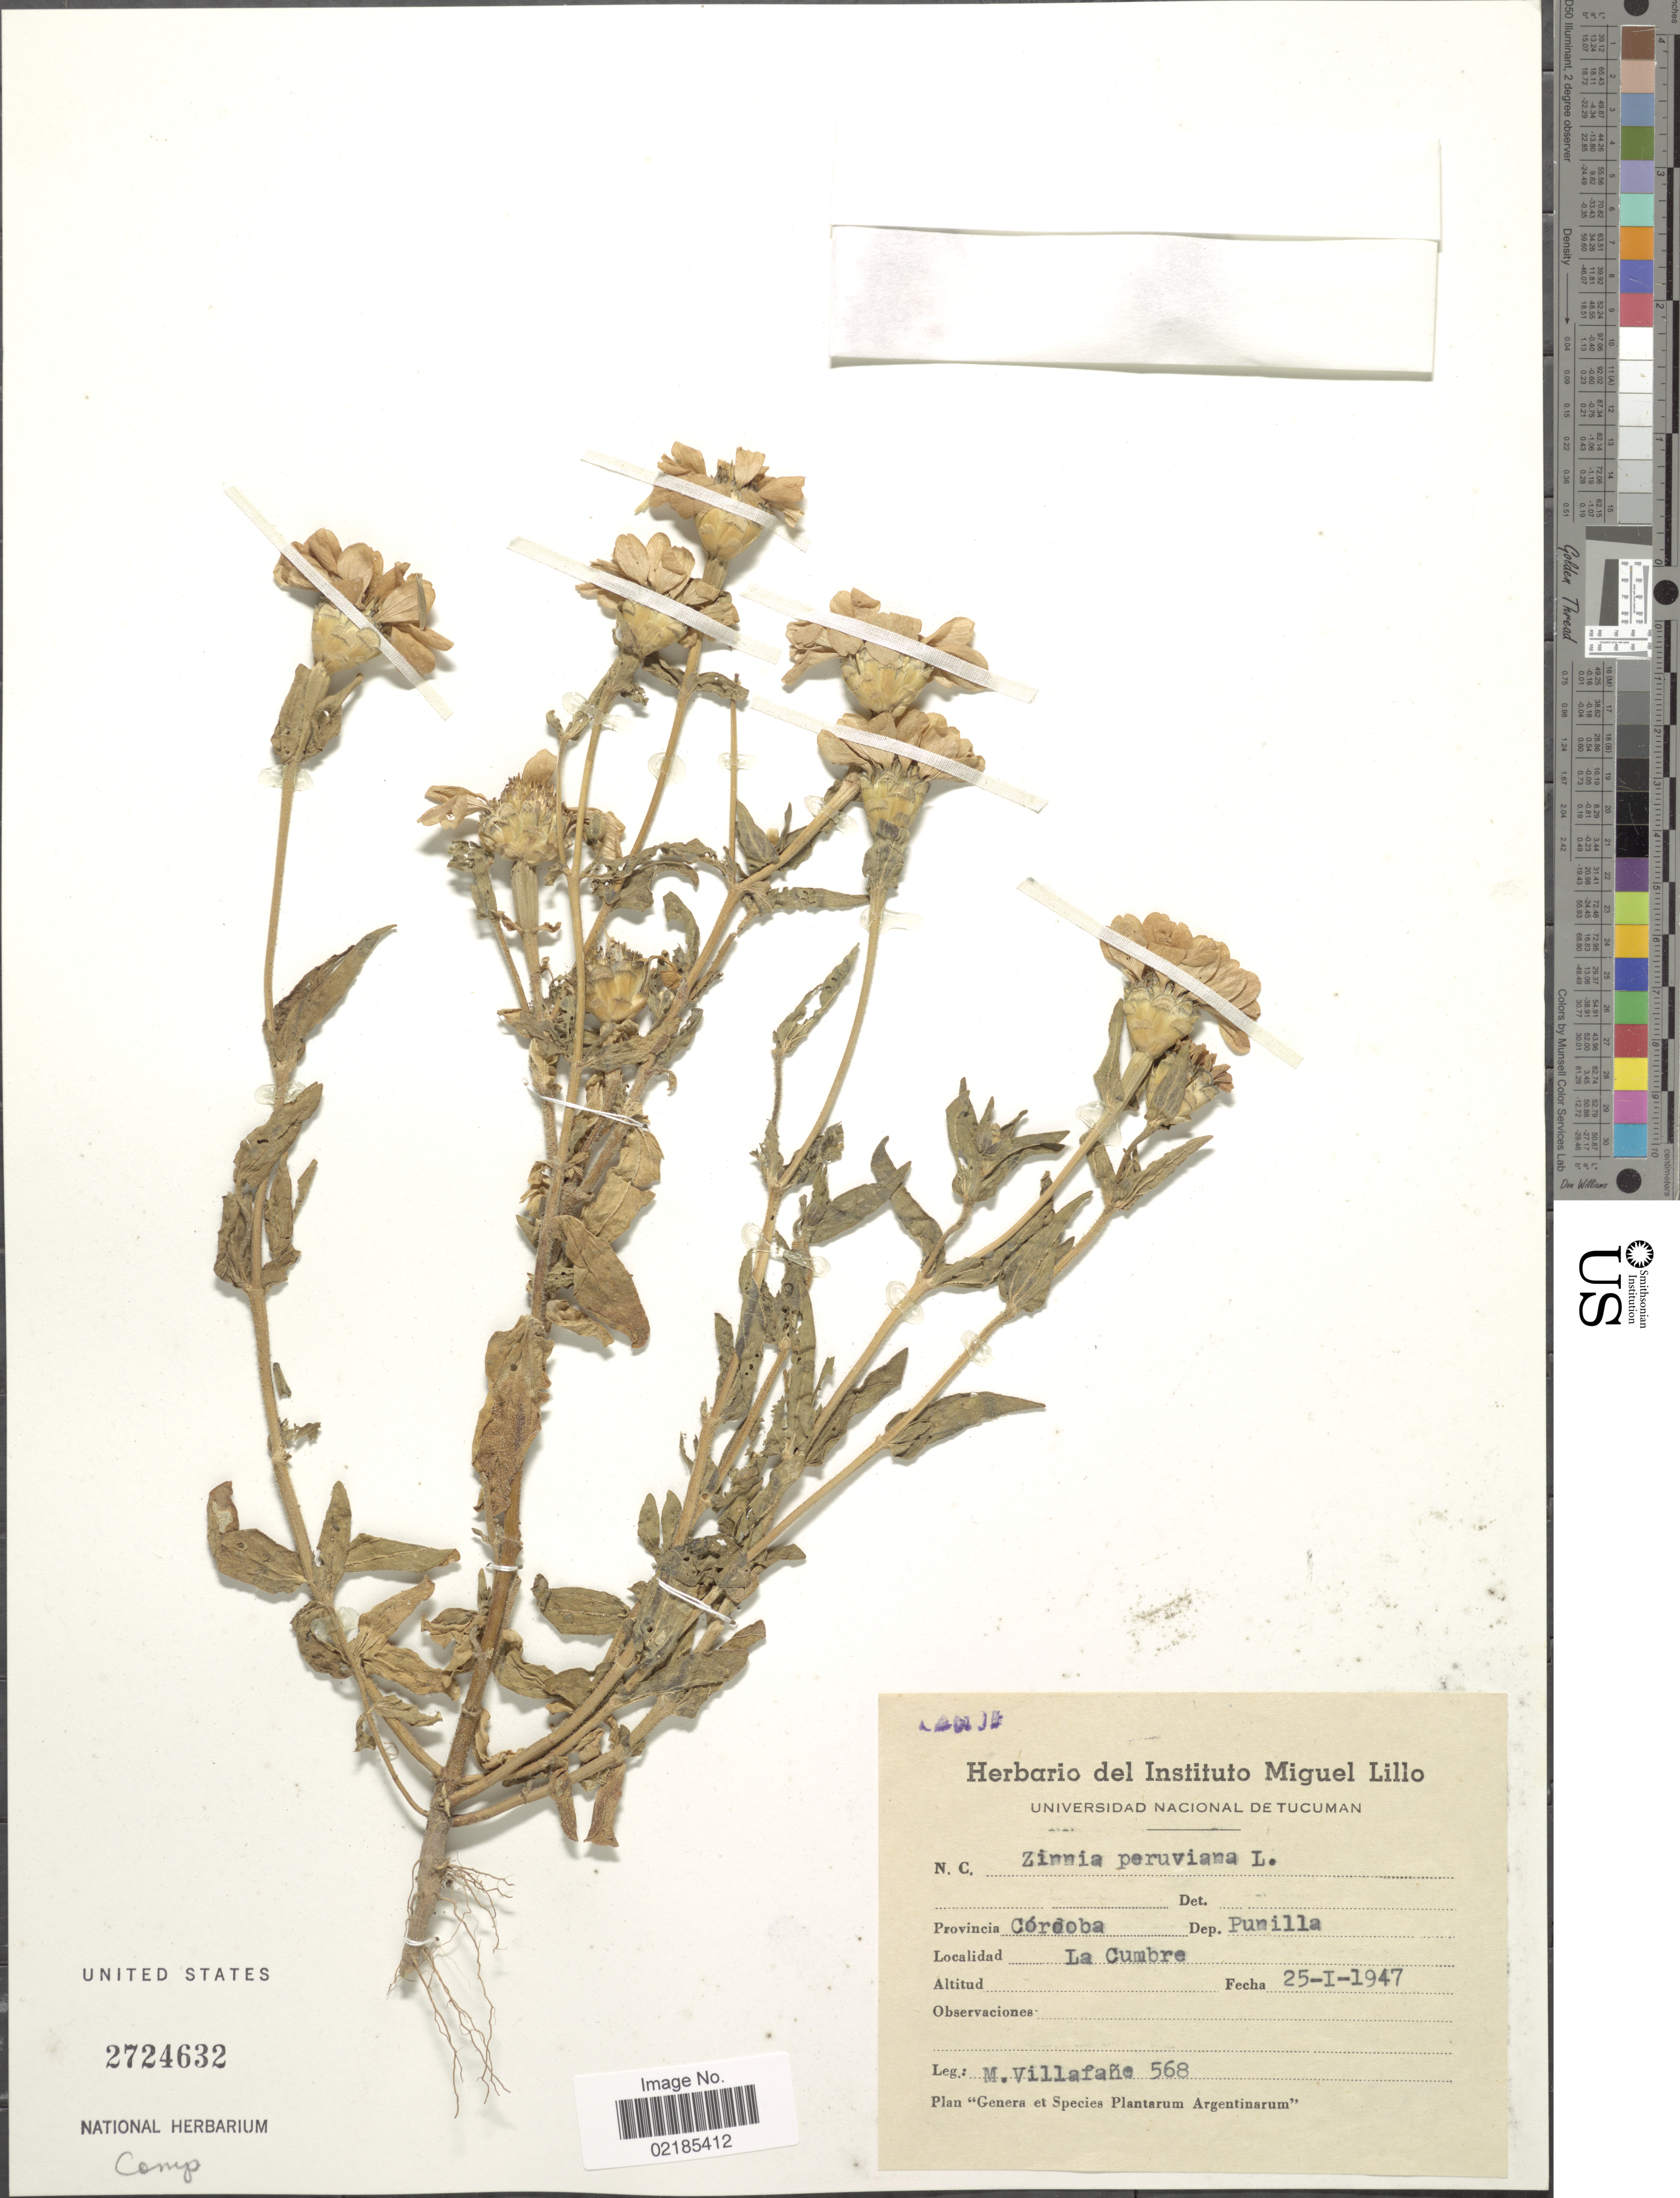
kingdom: Plantae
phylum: Tracheophyta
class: Magnoliopsida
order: Asterales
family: Asteraceae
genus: Zinnia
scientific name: Zinnia multiflora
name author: L.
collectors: M. Villafane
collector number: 568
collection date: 1947-01-25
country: Argentina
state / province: Cordoba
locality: Dep. Punilla. La Cumbre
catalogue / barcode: US 2724632